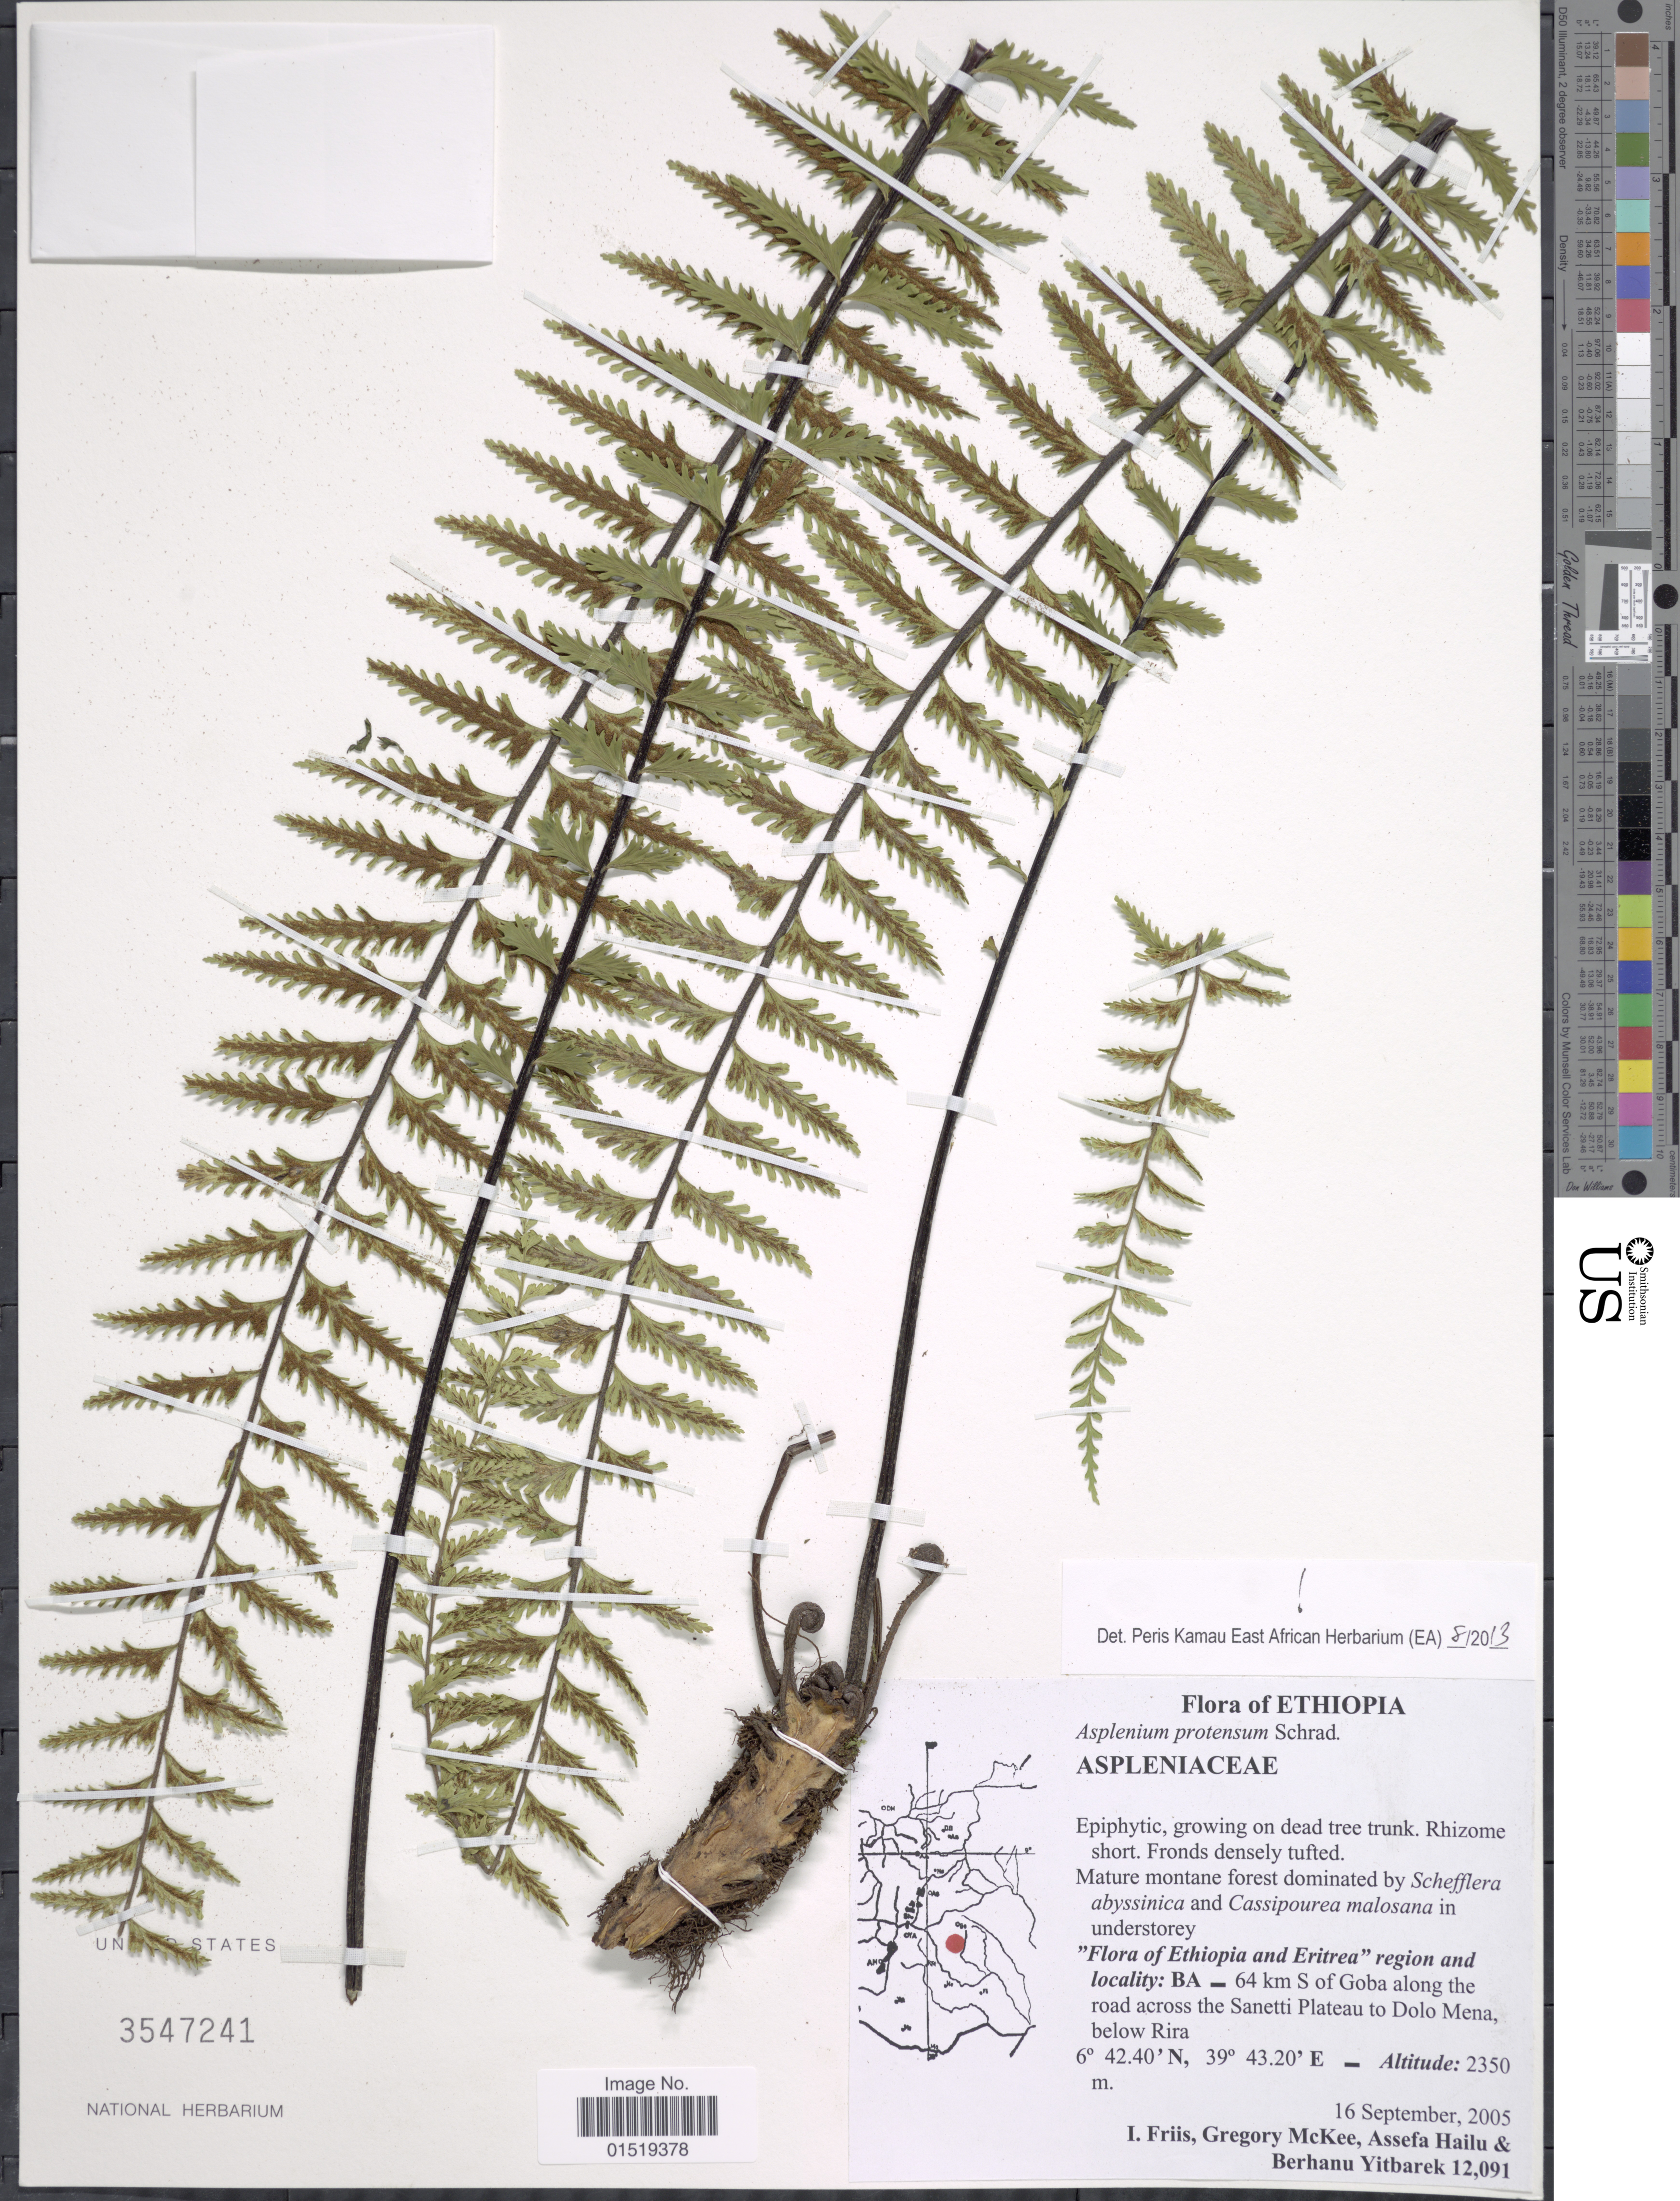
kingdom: Plantae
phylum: Tracheophyta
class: Polypodiopsida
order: Polypodiales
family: Aspleniaceae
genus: Asplenium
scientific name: Asplenium protensum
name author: Schrad.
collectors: I. Friis, G. S. McKee, A. Hailu & B. Yitbarek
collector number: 12091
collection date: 2005-09-16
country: Ethiopia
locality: BA_ 64 km S of Goba along the road across the Sanetti Plateau to Dolo Mena, below Rira.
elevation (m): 2350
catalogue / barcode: US 3547241